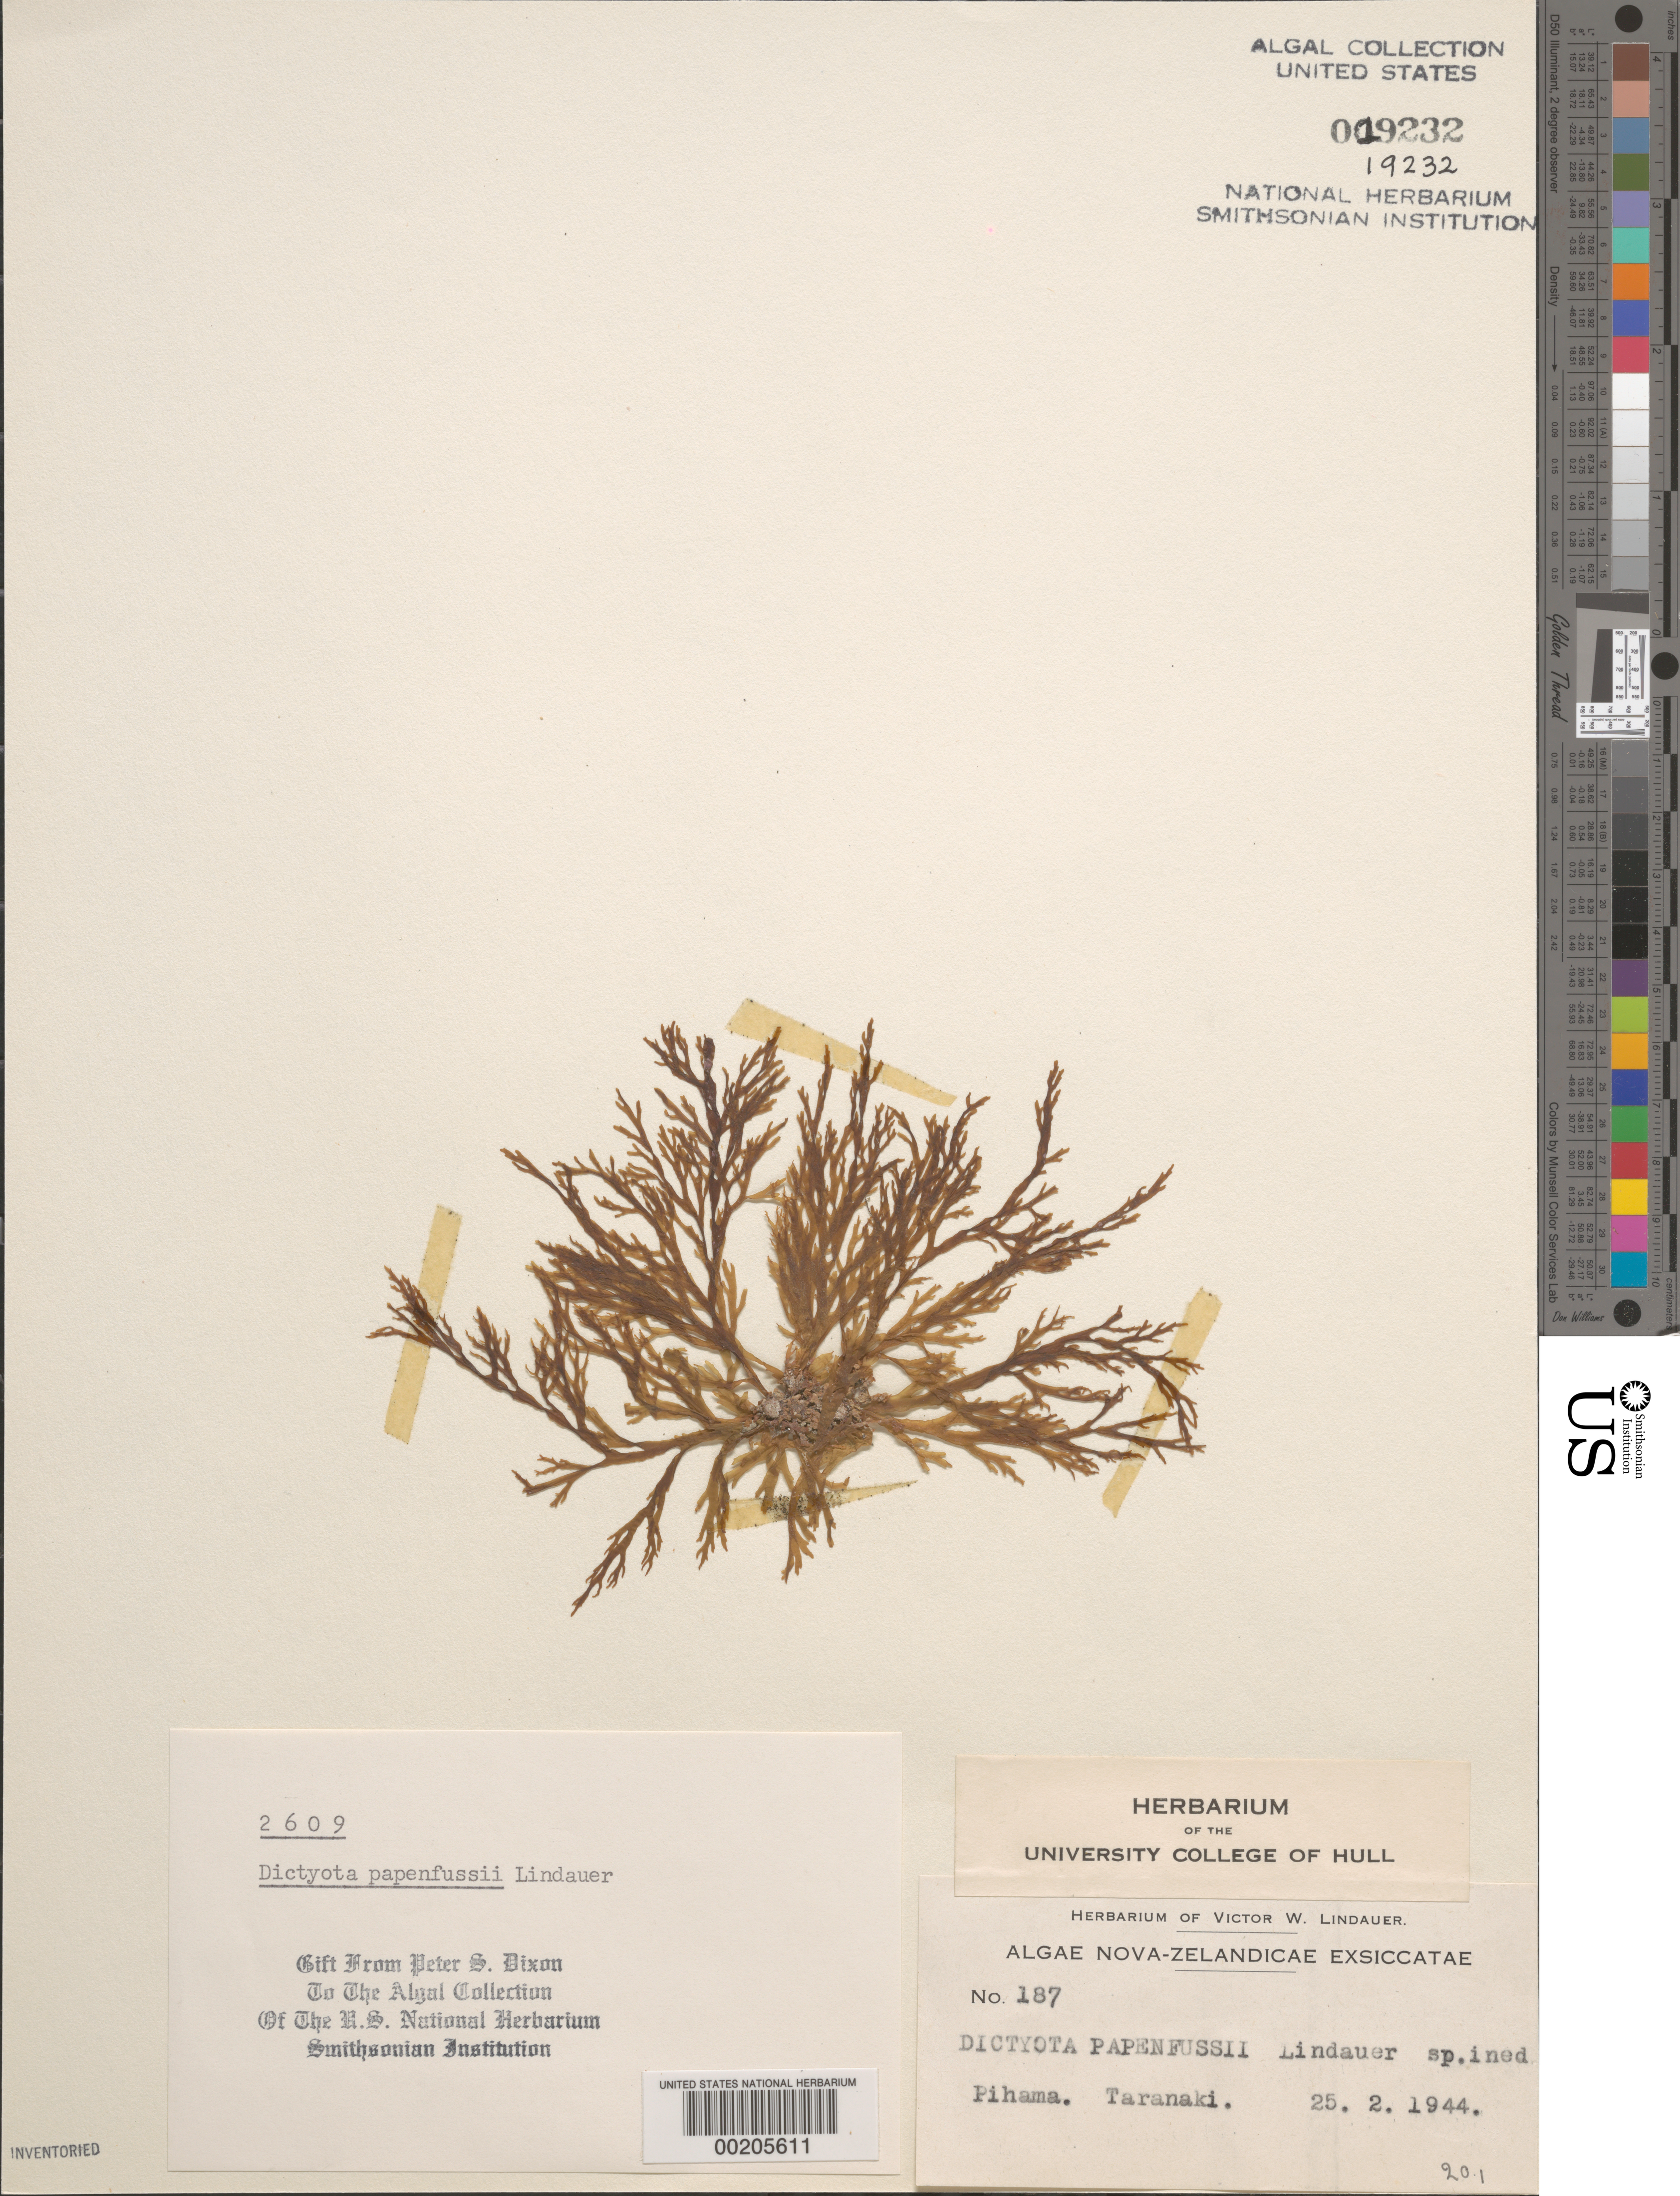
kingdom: Chromista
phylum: Ochrophyta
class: Phaeophyceae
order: Dictyotales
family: Dictyotaceae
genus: Dictyota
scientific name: Dictyota papenfussii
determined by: Dixon, P. S.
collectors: V. Lindauer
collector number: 187 & PSD 2609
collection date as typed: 25 Feb 1944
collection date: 1944-02-25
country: New Zealand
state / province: Taranaki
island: North Island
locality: Pihama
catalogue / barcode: US 19232